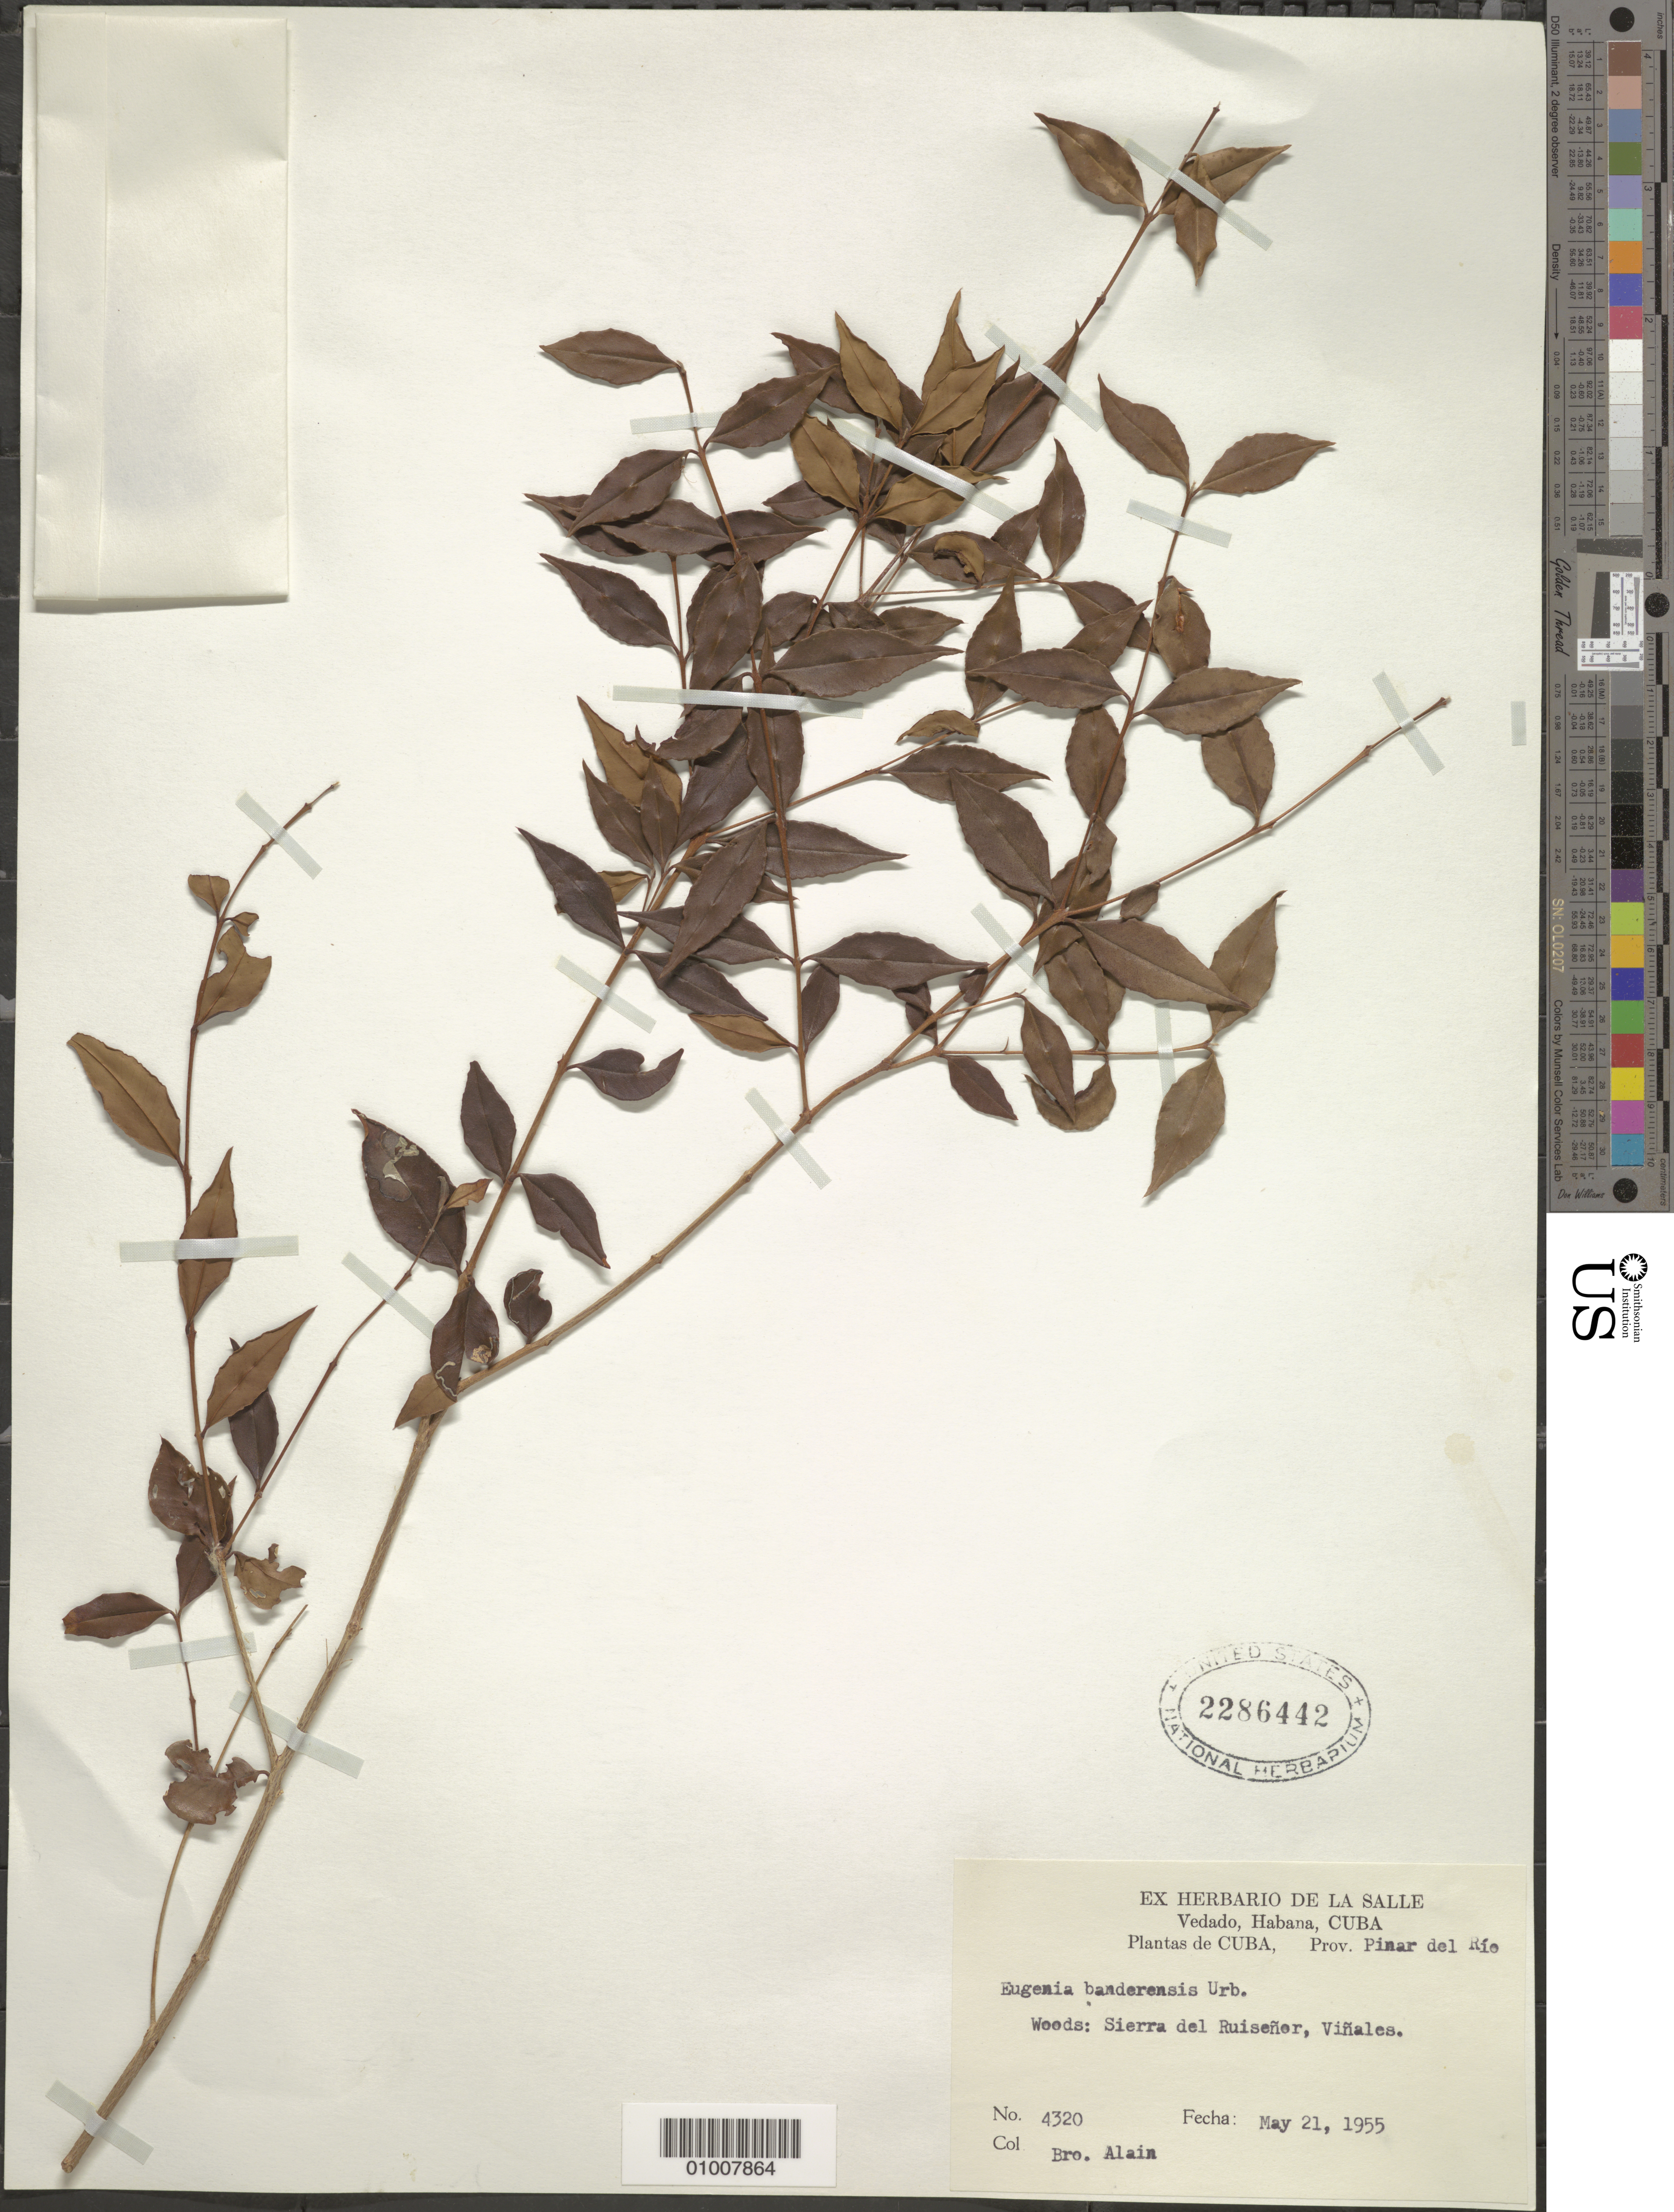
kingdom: Plantae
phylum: Tracheophyta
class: Magnoliopsida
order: Myrtales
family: Myrtaceae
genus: Eugenia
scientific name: Eugenia banderensis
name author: Urb.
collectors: A. H. Liogier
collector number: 4320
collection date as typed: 21 May 1955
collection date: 1955-05-21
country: Cuba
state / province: Pinar del Rio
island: Cuba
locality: Sierra del Ruiseñor, Viñales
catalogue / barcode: US 2286442